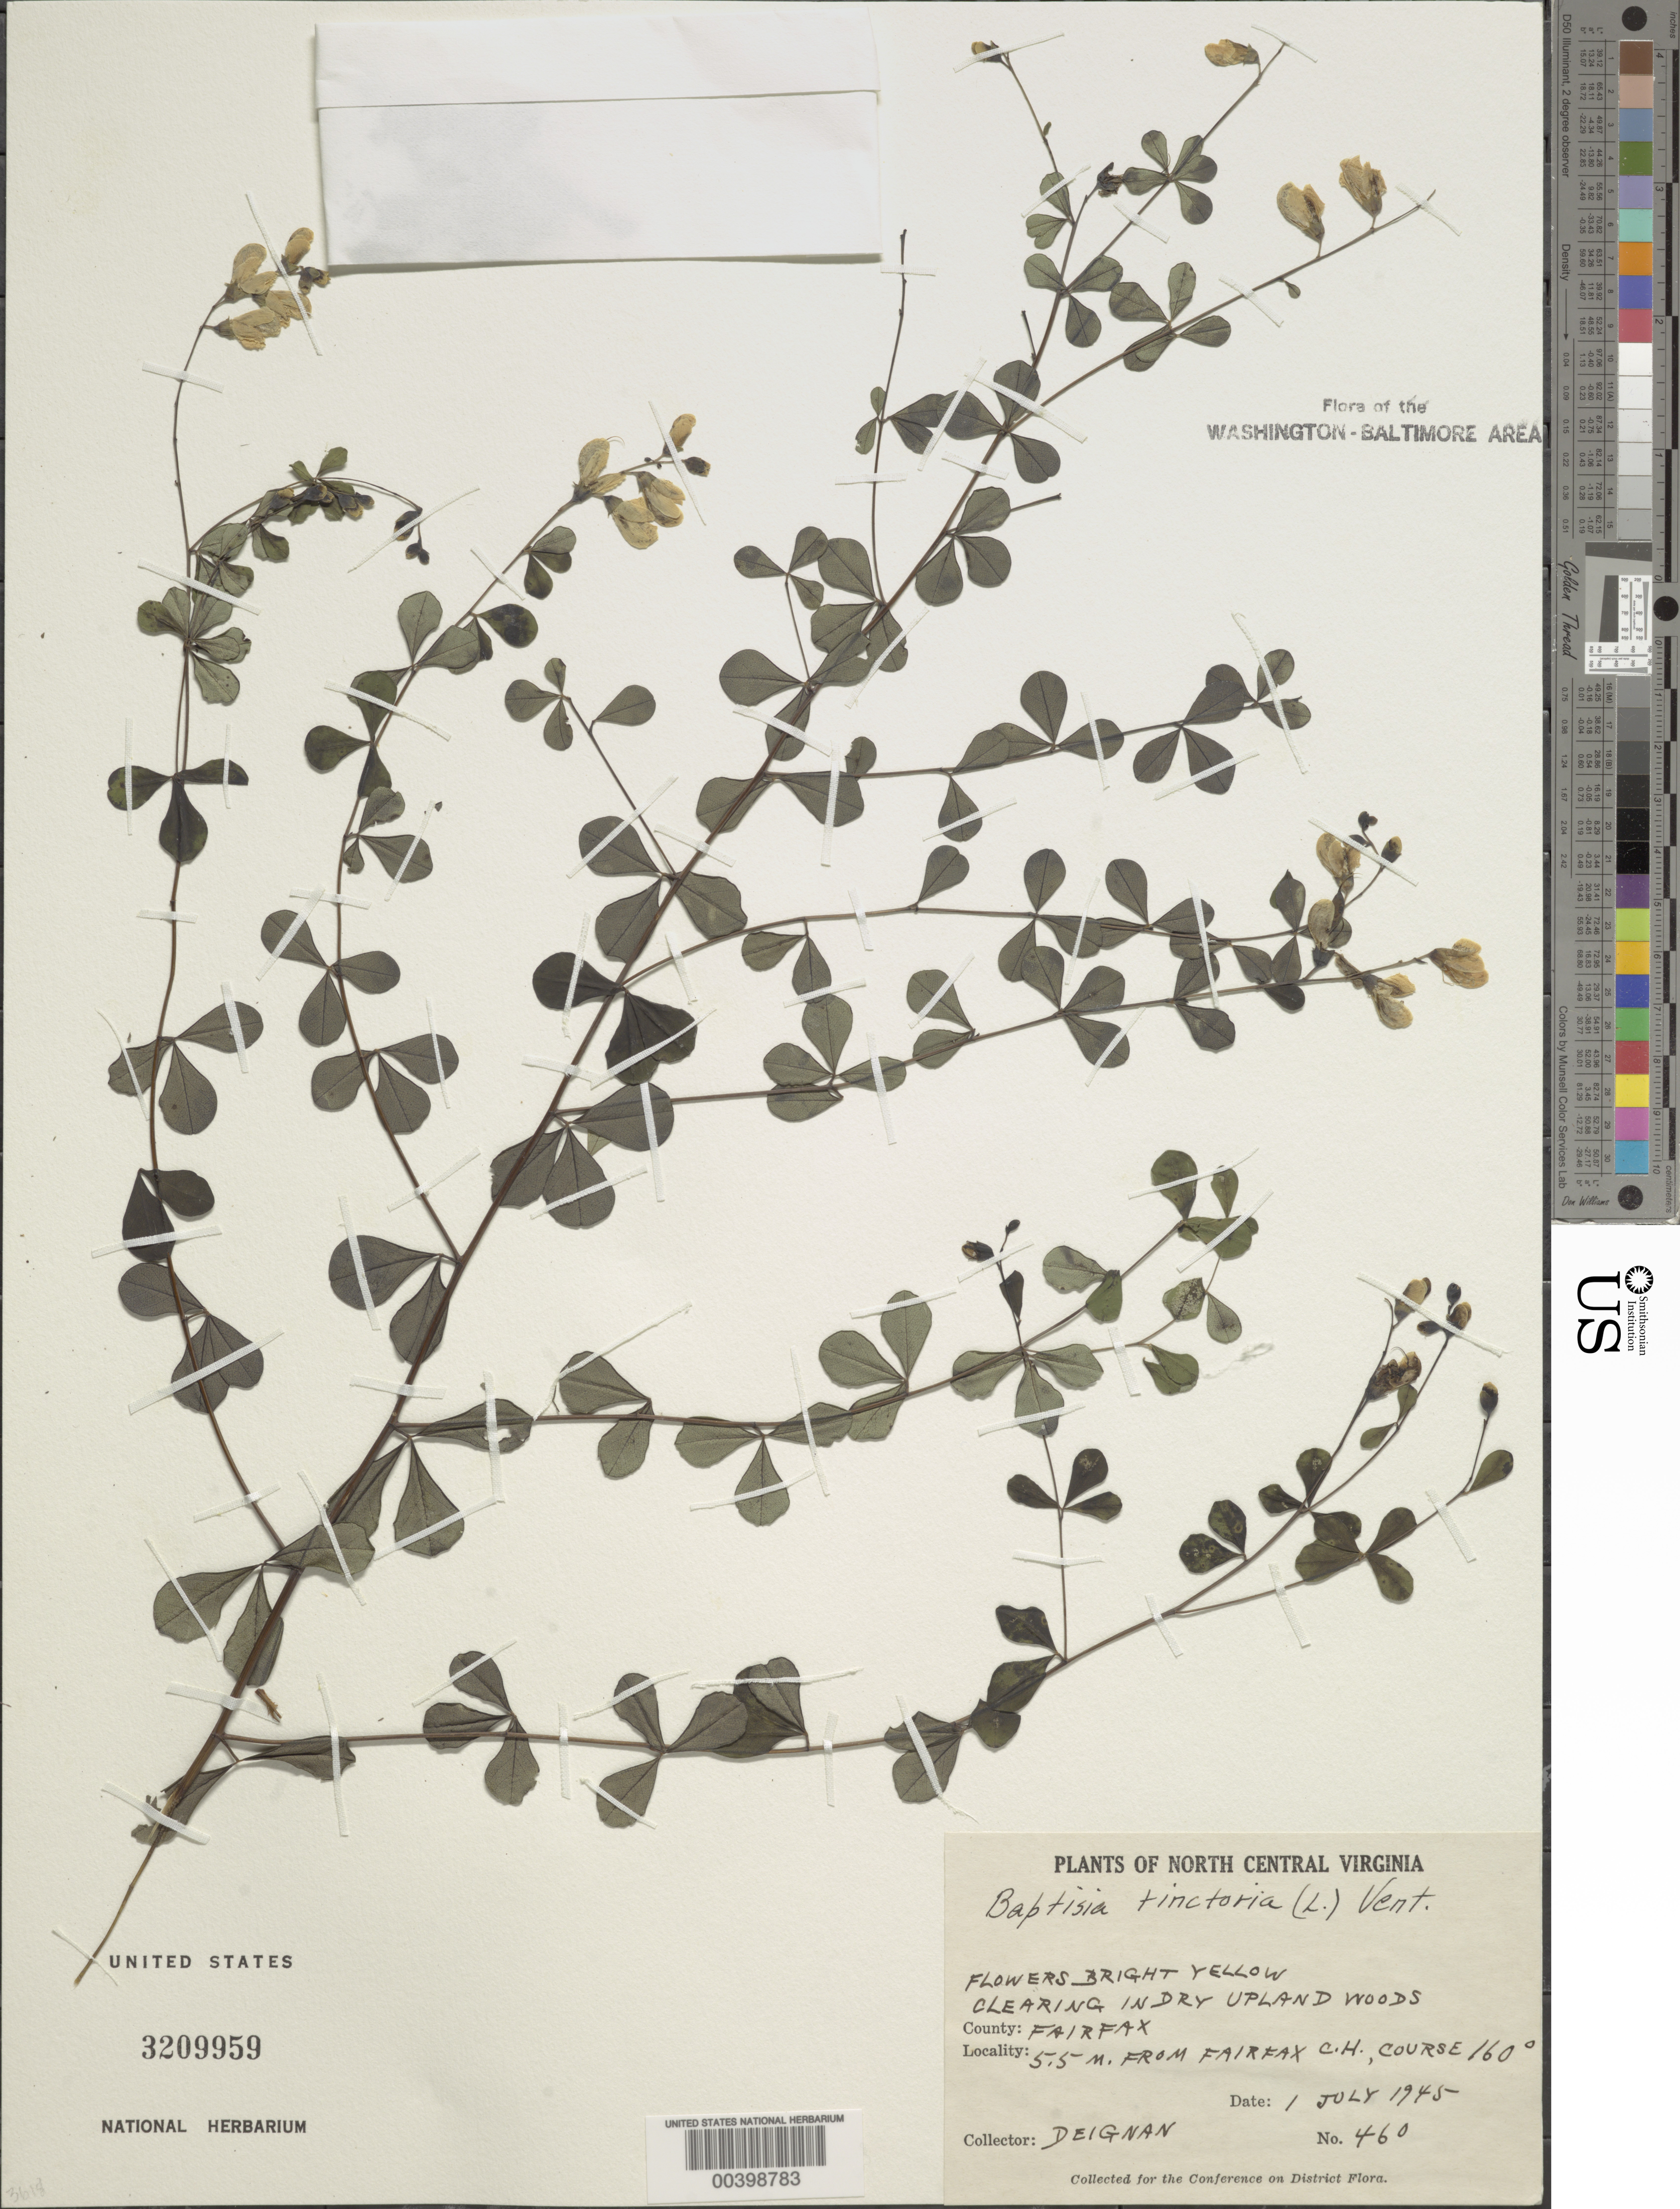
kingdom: Plantae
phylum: Tracheophyta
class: Magnoliopsida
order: Fabales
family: Fabaceae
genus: Baptisia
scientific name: Baptisia tinctoria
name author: (L.) R. Br.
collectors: H. Deignan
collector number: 460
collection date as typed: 01 Jul 1945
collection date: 1945-07-01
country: United States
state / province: Virginia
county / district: Fairfax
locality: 5.5 mi. from Fairfax County Court House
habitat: Swampy woods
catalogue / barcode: US 3209959